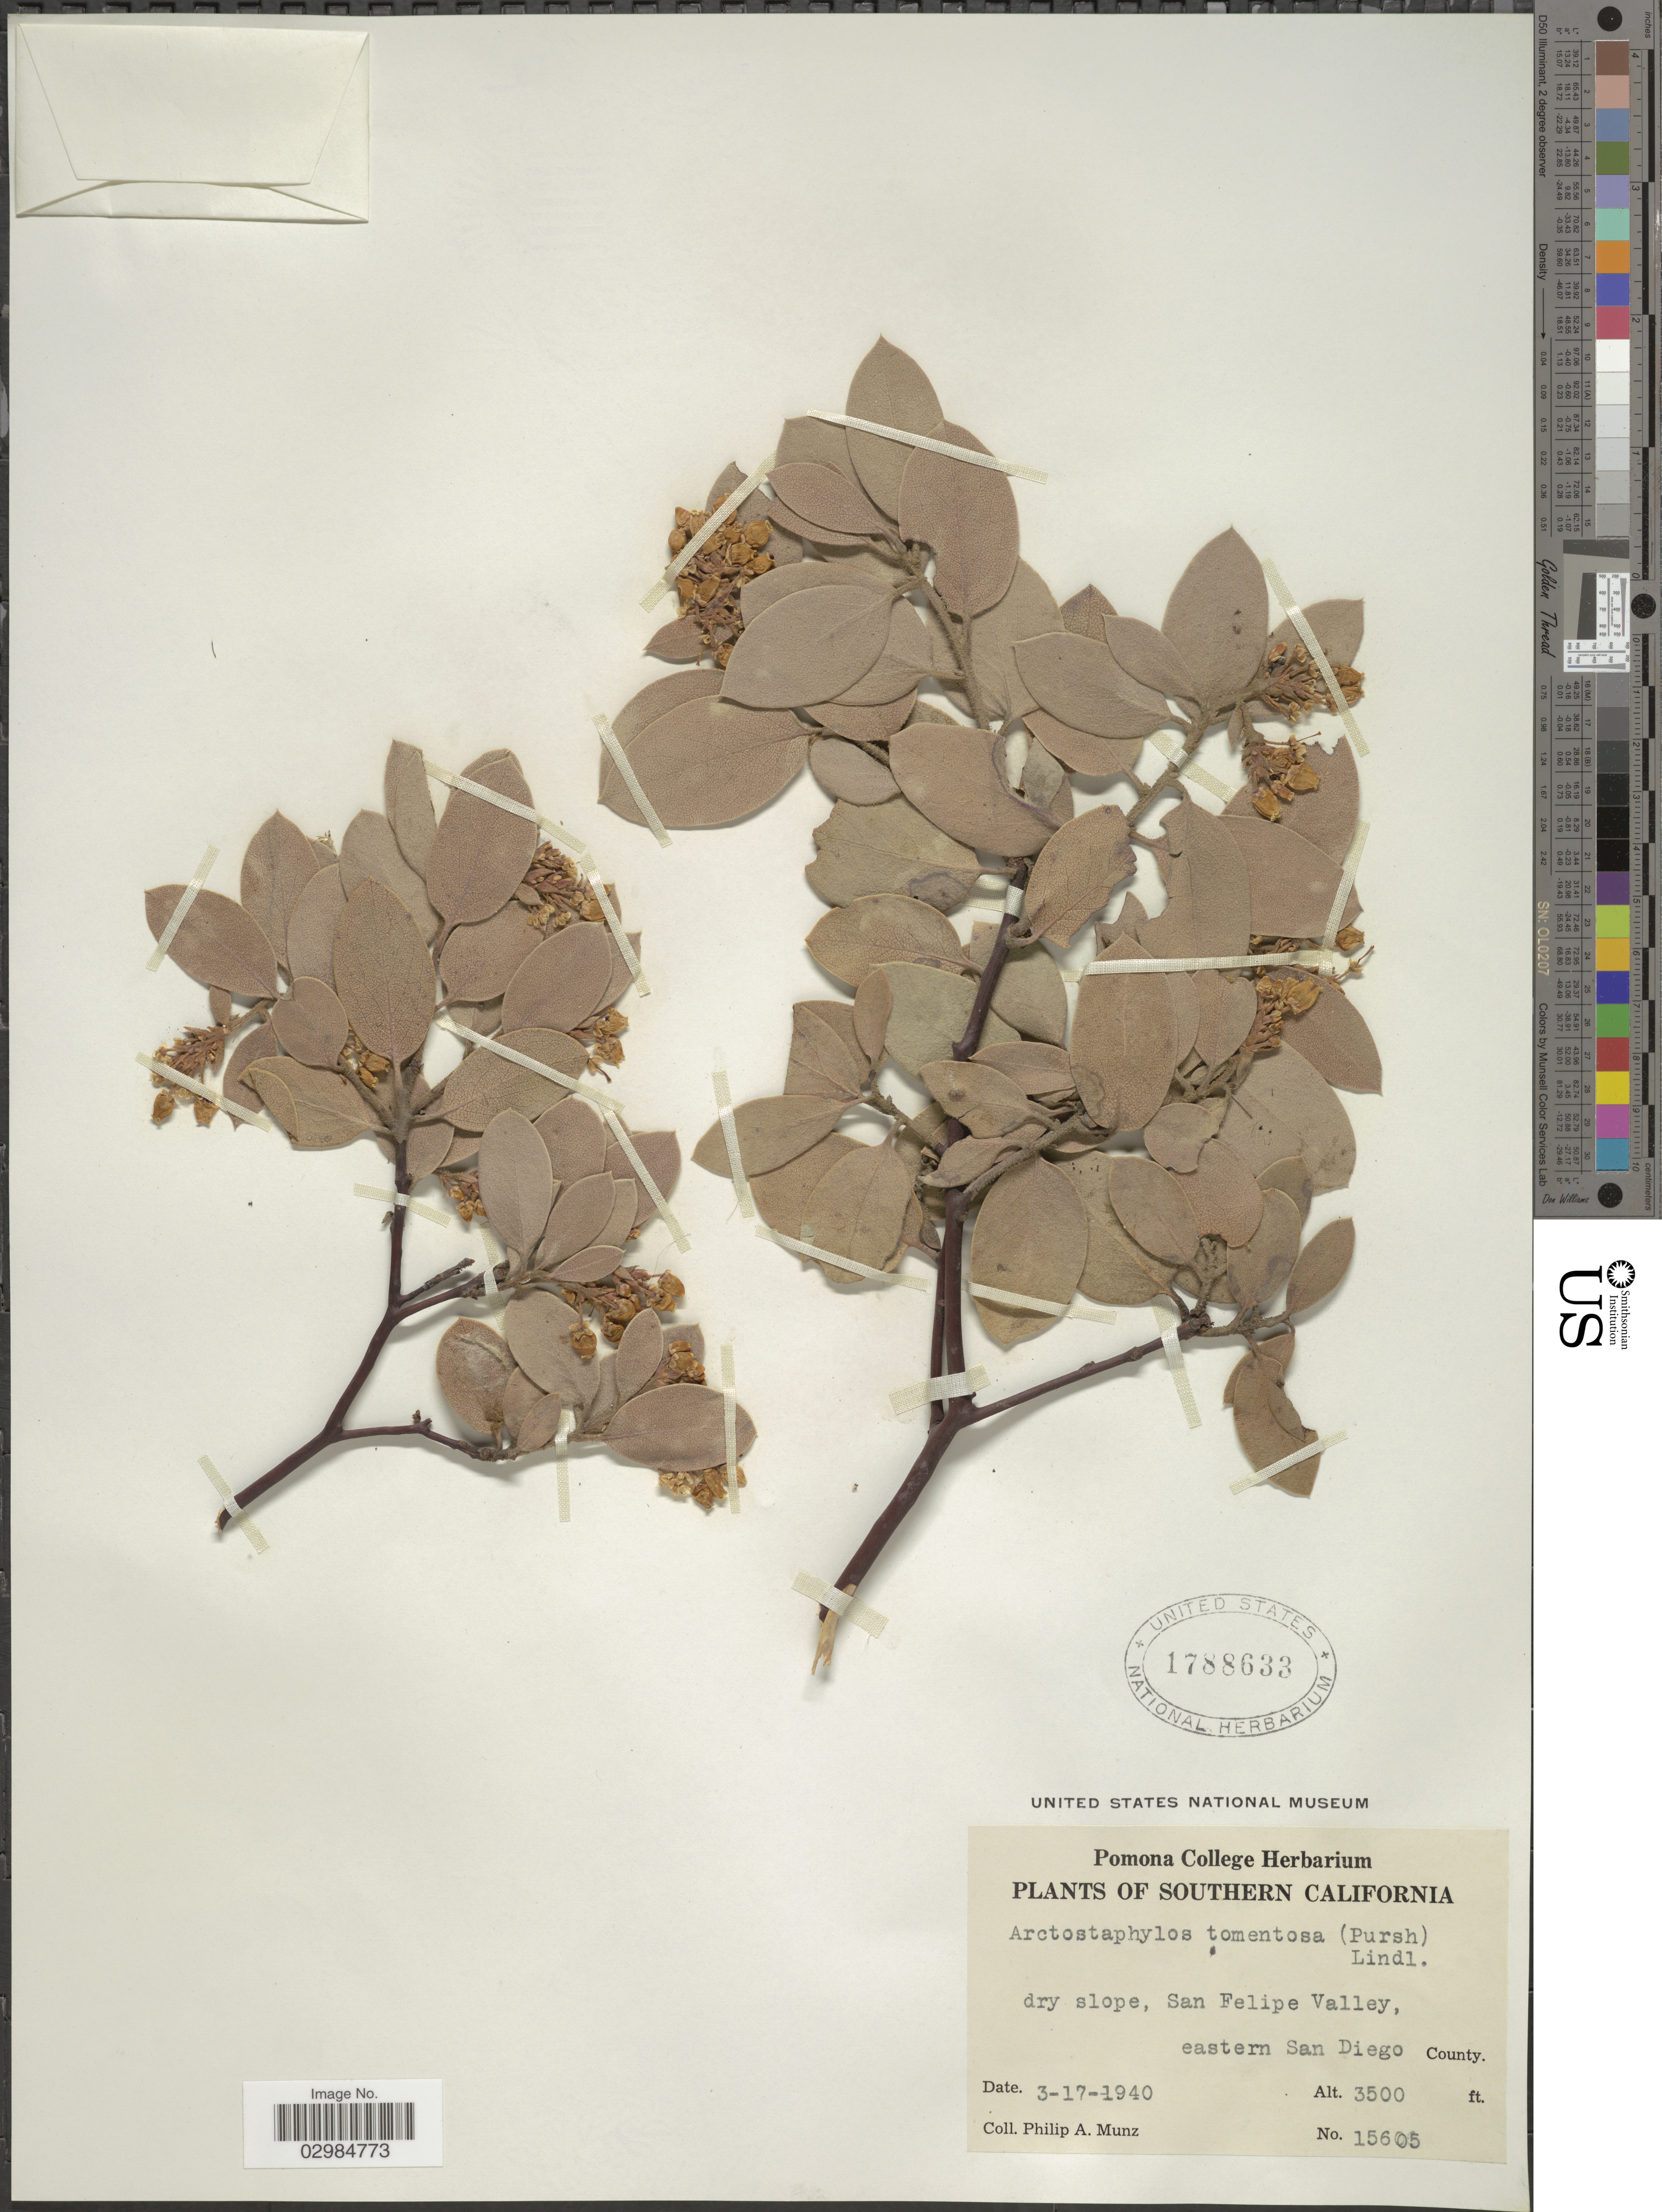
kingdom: Plantae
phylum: Tracheophyta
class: Magnoliopsida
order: Ericales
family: Ericaceae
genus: Arctostaphylos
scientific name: Arctostaphylos tomentosa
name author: (Pursh) Lindl.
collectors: P. A. Munz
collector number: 15605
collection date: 1940-03-17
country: United States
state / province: California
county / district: San Diego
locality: Southern California. San Felipe Valley, eastern San Diego County.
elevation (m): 1067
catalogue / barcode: US 1788633